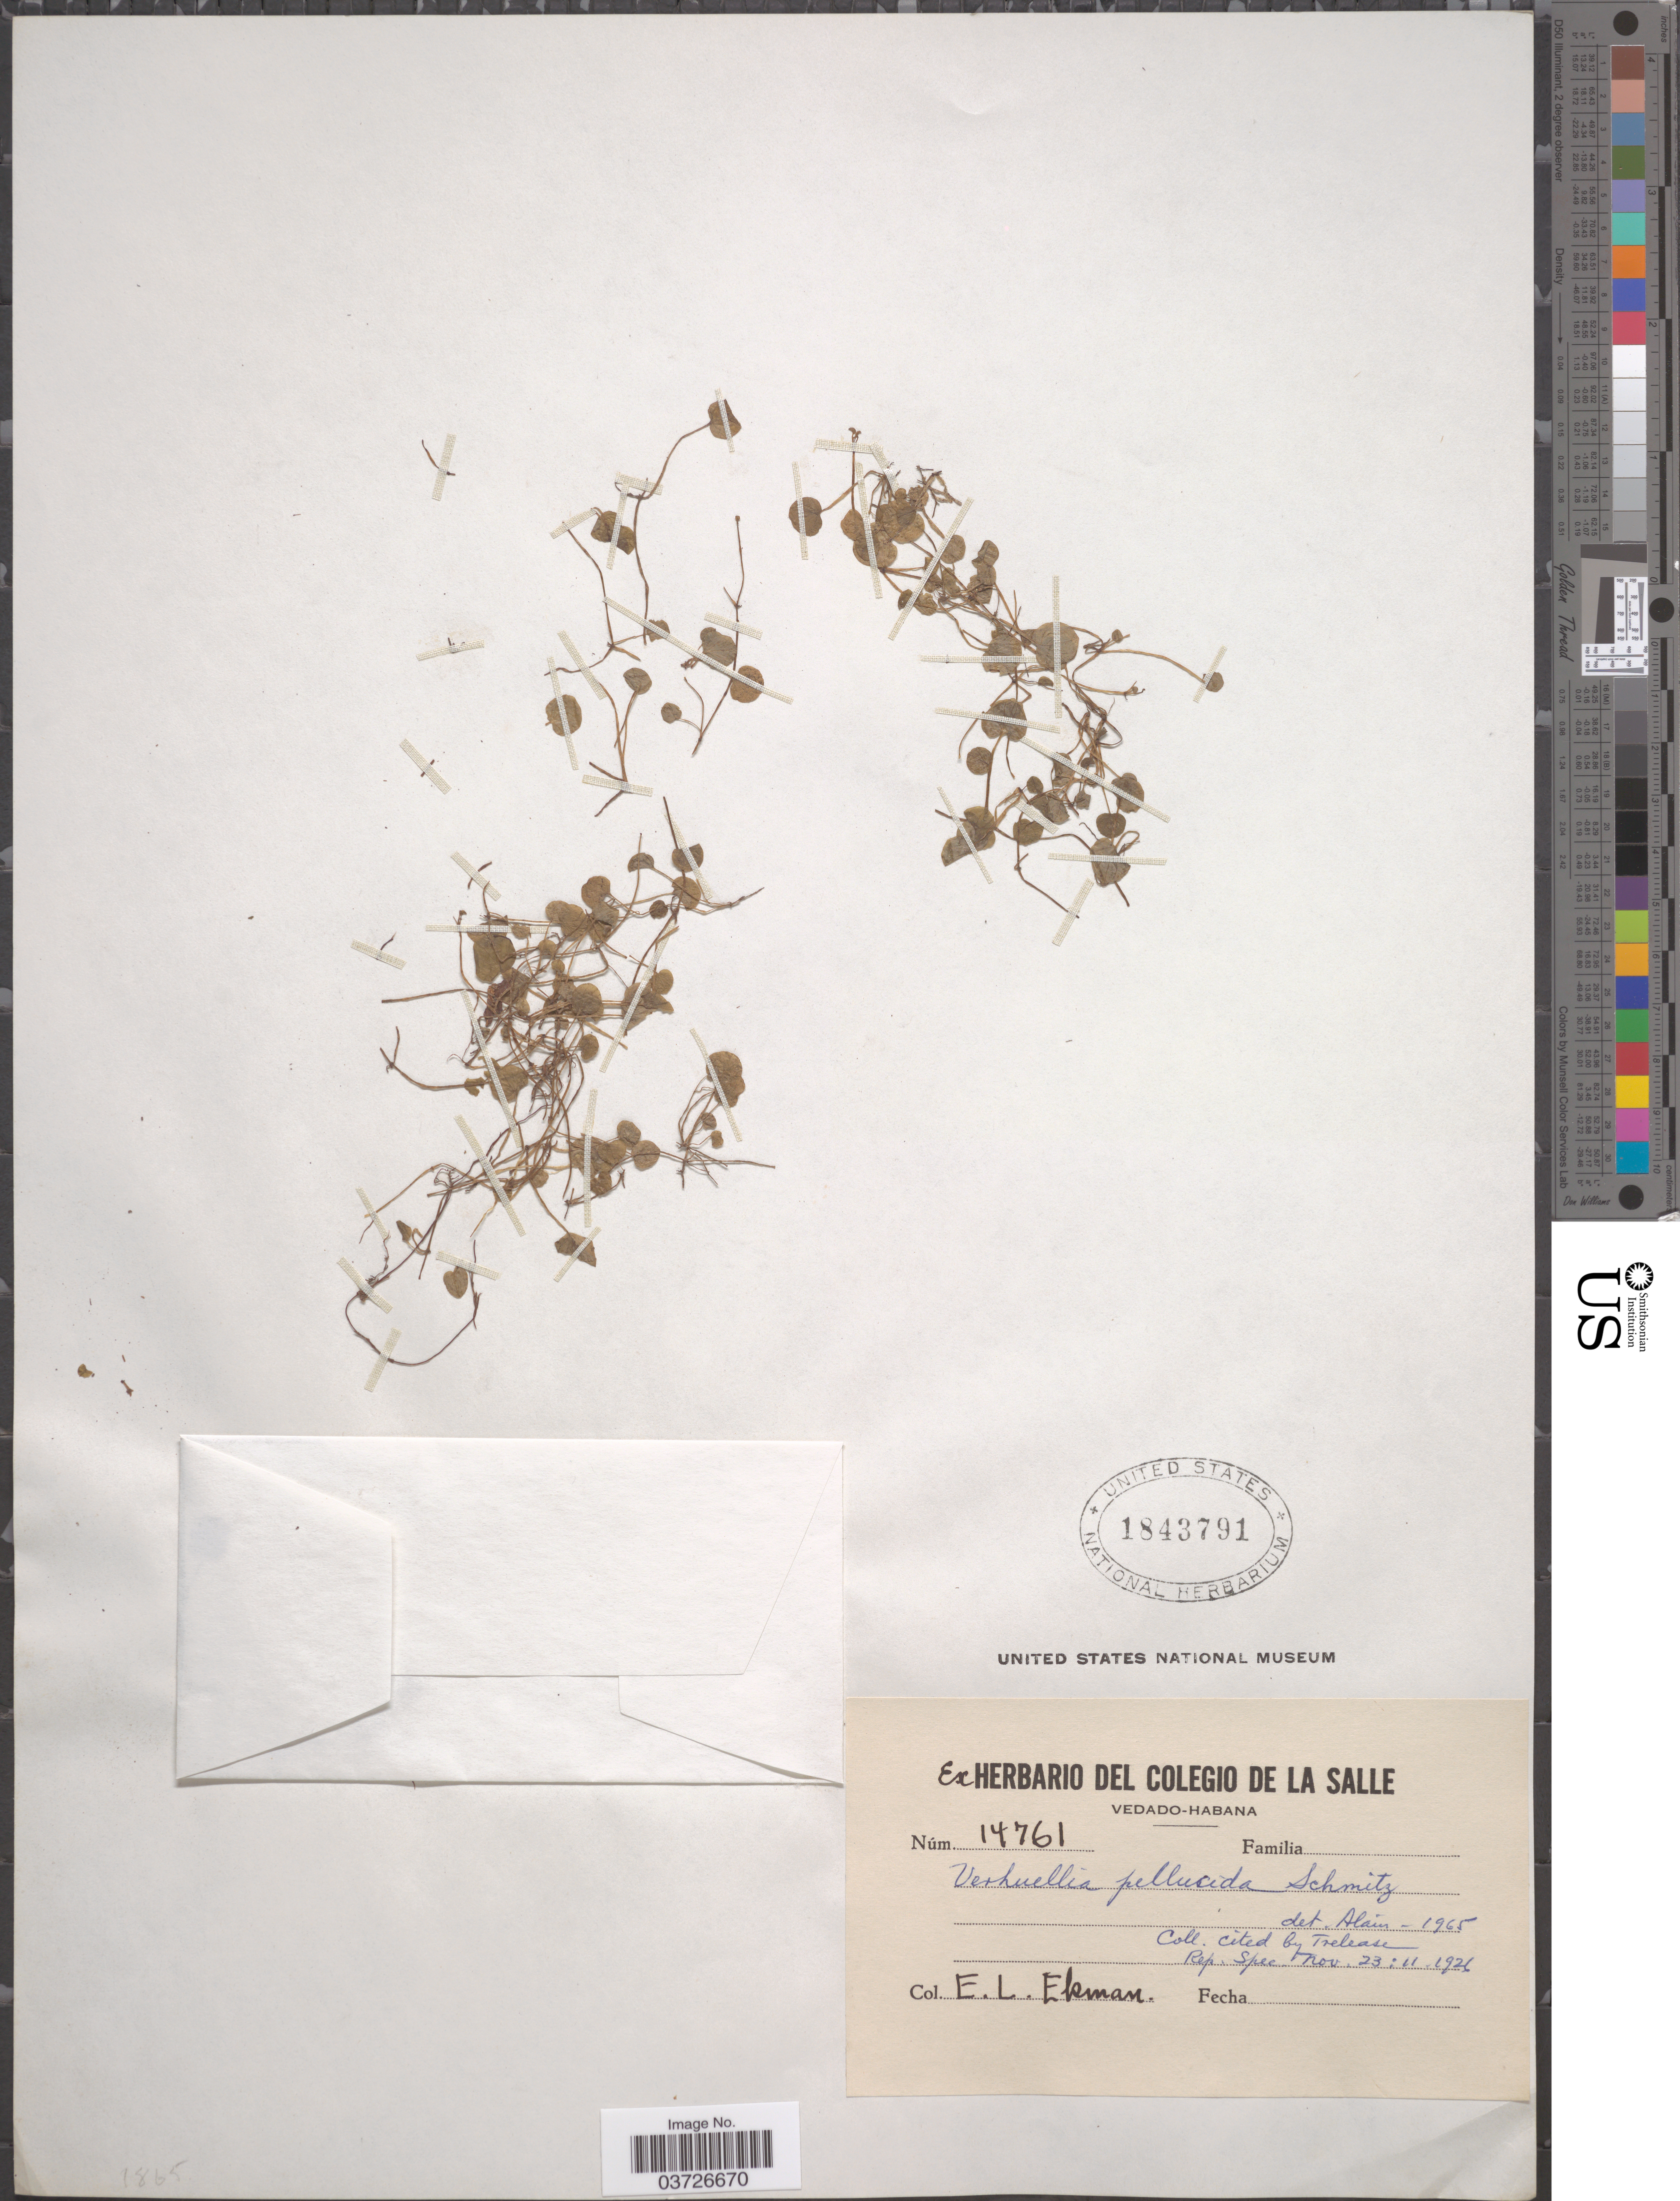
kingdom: Plantae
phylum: Tracheophyta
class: Magnoliopsida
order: Piperales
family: Piperaceae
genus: Verhuellia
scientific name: Verhuellia pellucida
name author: F. Schmitz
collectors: E. L. Ekman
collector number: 14761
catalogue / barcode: US 1843791